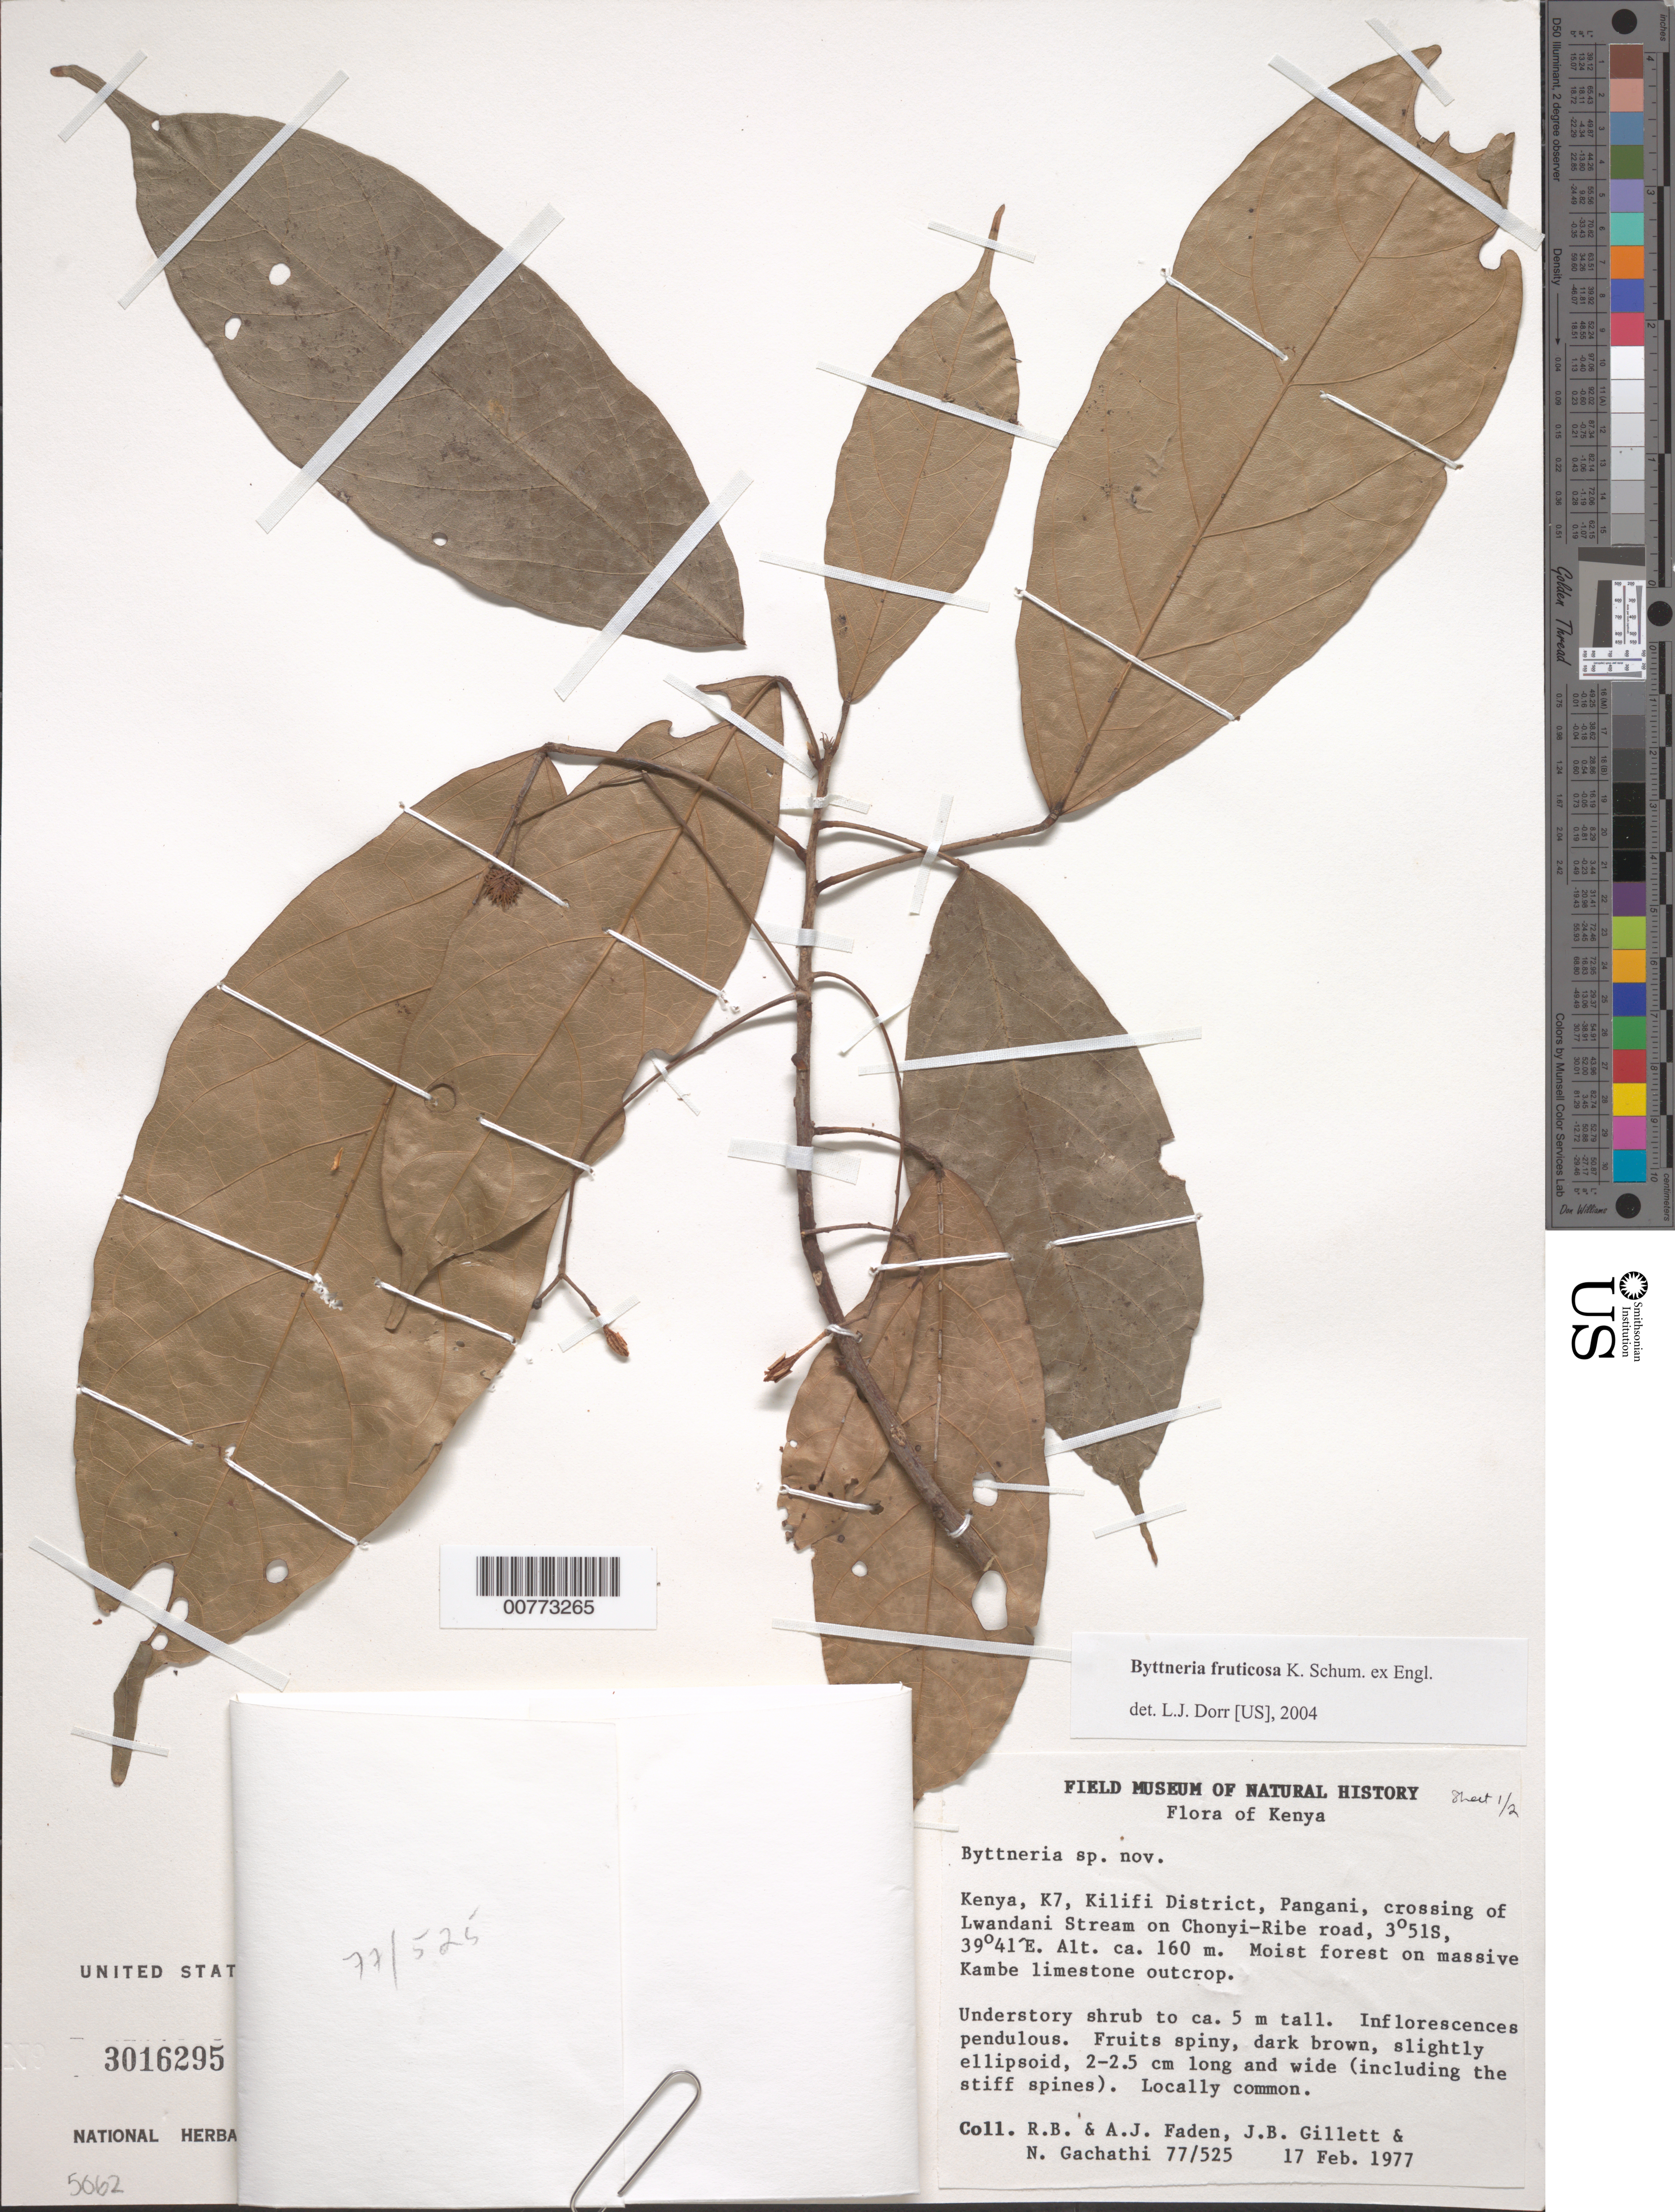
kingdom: Plantae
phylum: Tracheophyta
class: Magnoliopsida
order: Malvales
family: Malvaceae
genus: Byttneria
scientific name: Byttneria fruticosa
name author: K. Schum.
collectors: R. B. Faden, A. J. Faden, J. B. Gillett & N. Gachathi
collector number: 77/525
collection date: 1977-02-17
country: Kenya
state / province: Kilifi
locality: K7, Kilifi District, Pangani, crossing of Lwandani Stream on Chonyi-Ribe road. Moist forest on massive Kambe limestone outcrop.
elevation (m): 160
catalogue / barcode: US 3016295